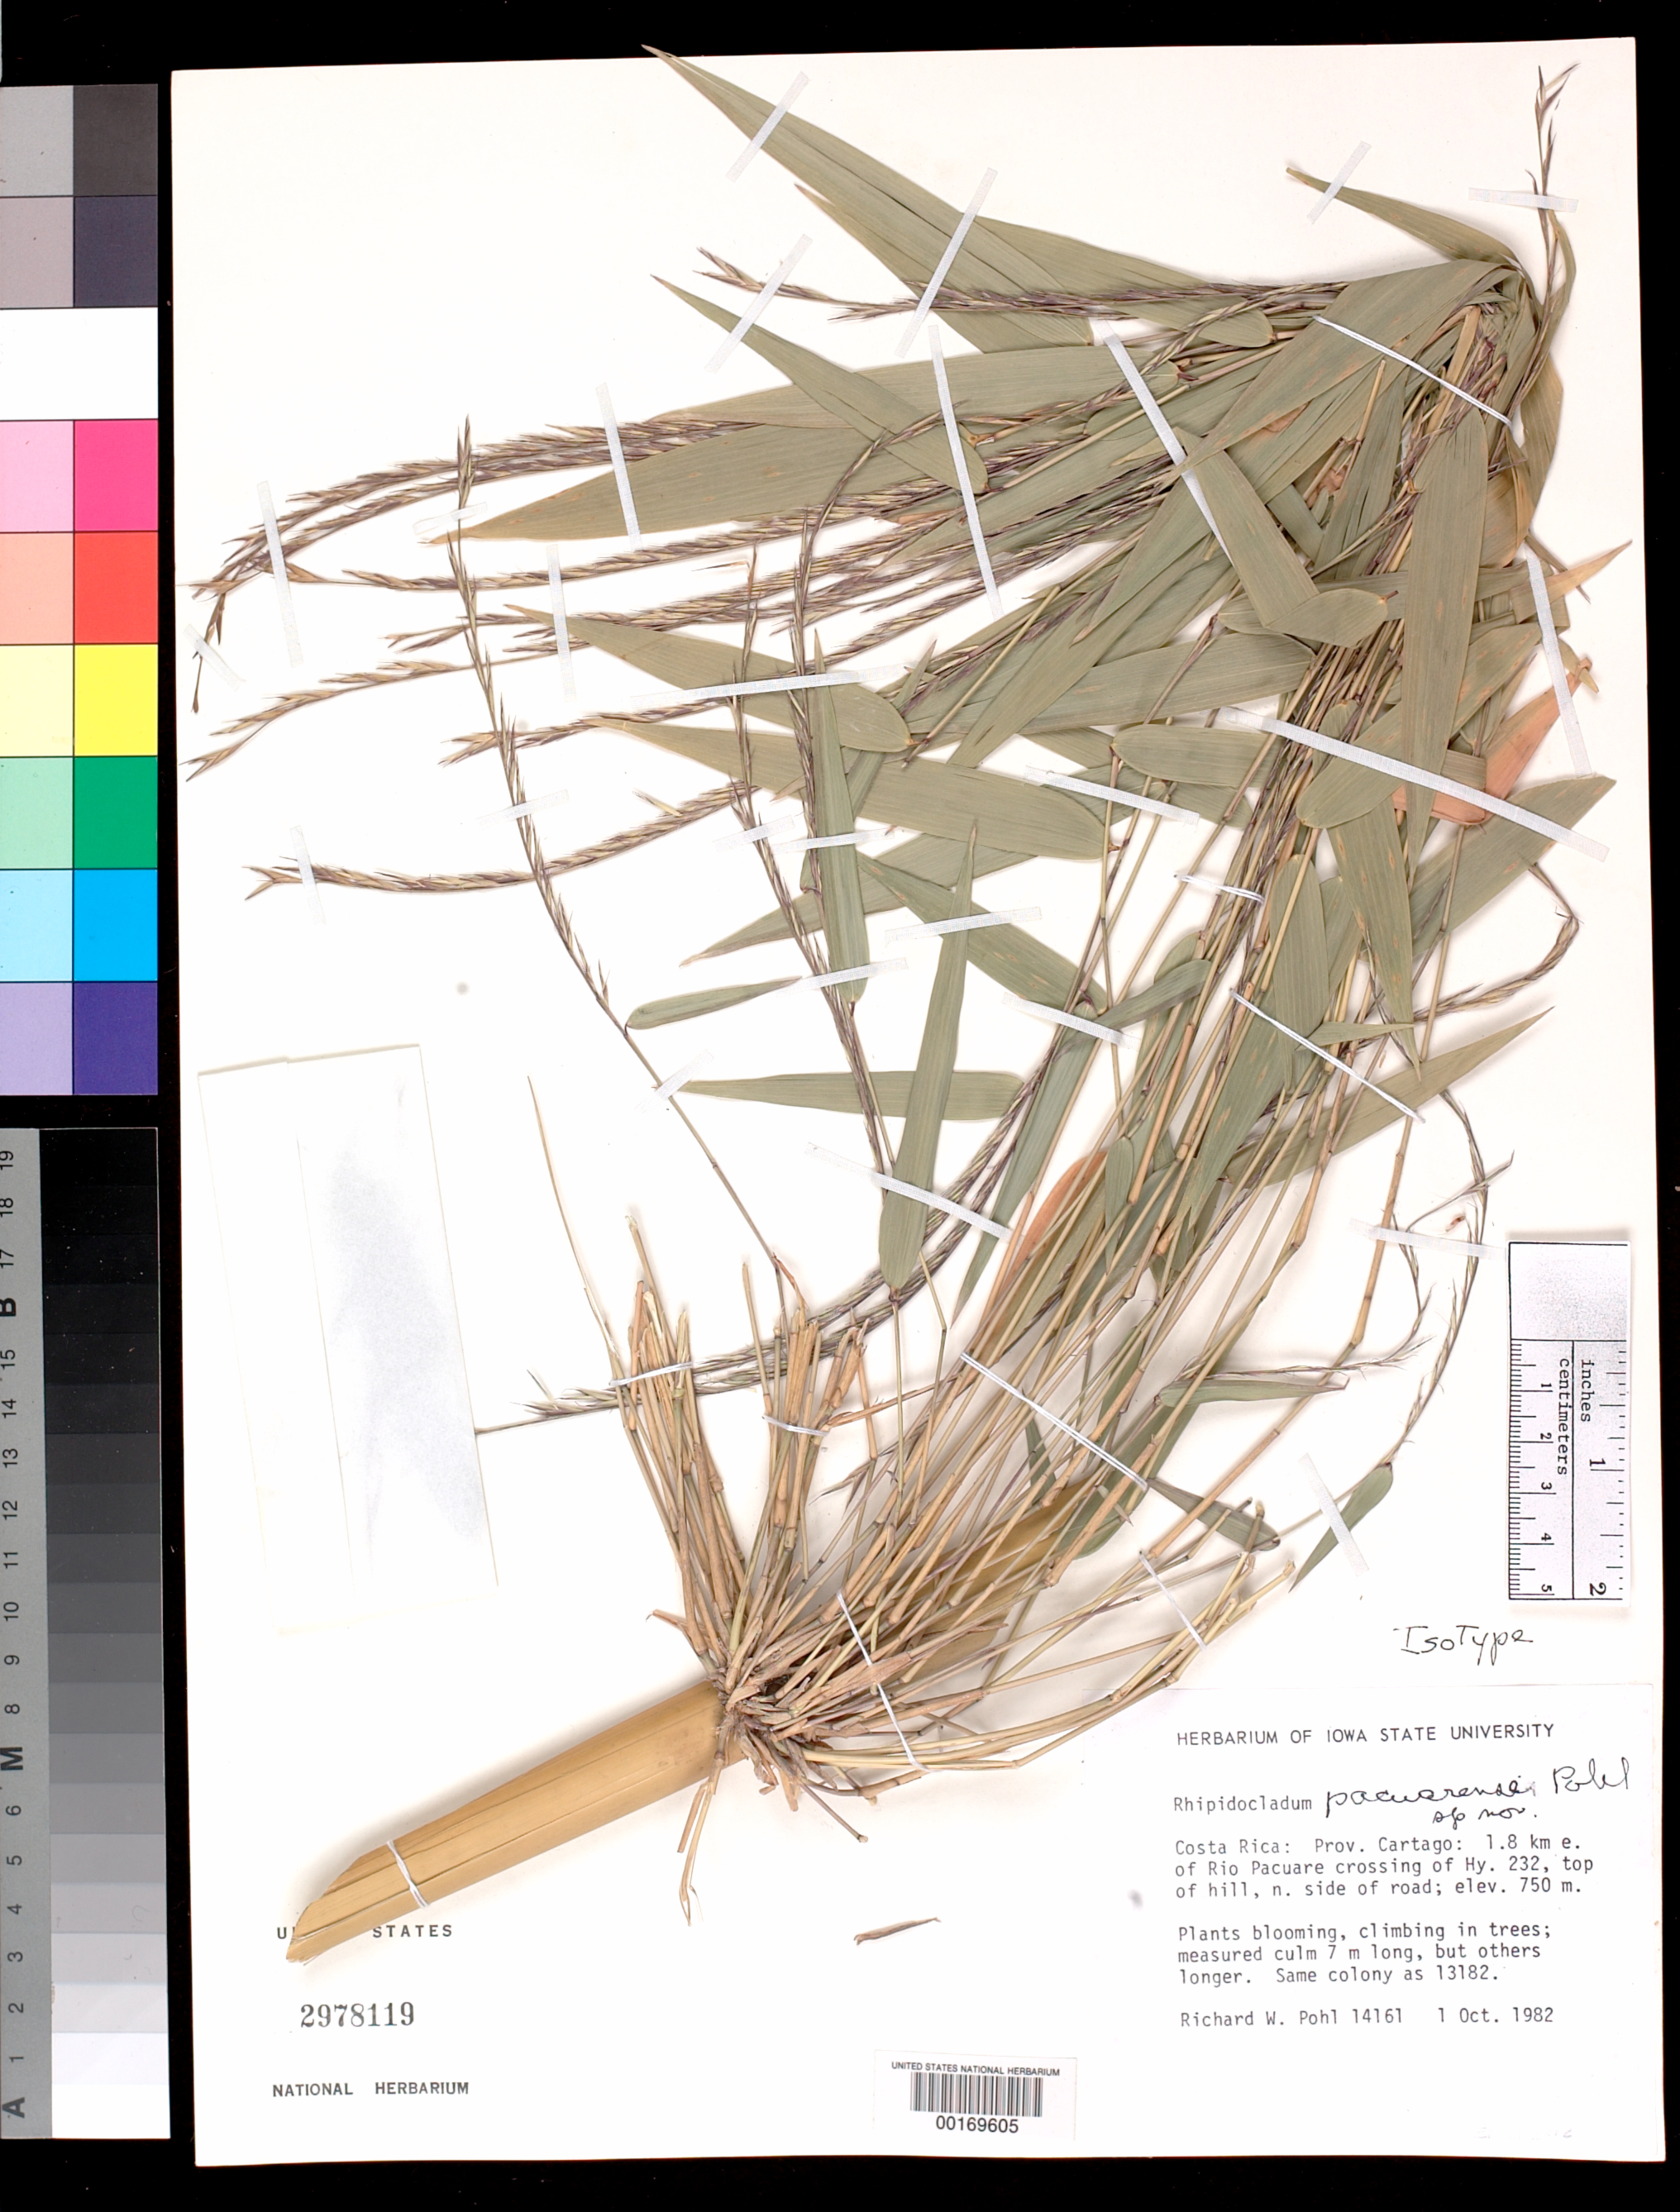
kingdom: Plantae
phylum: Tracheophyta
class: Liliopsida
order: Poales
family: Poaceae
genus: Rhipidocladum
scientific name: Rhipidocladum pacuarense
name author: R.W. Pohl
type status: Isotype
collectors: R. W. Pohl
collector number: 14161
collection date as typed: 01 Oct 1982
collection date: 1982-10-01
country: Costa Rica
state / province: Cartago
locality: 1.8 km E of Rio Pacuare crossing of highway 232, top of hill, N side of road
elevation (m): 750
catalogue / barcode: US 2978119